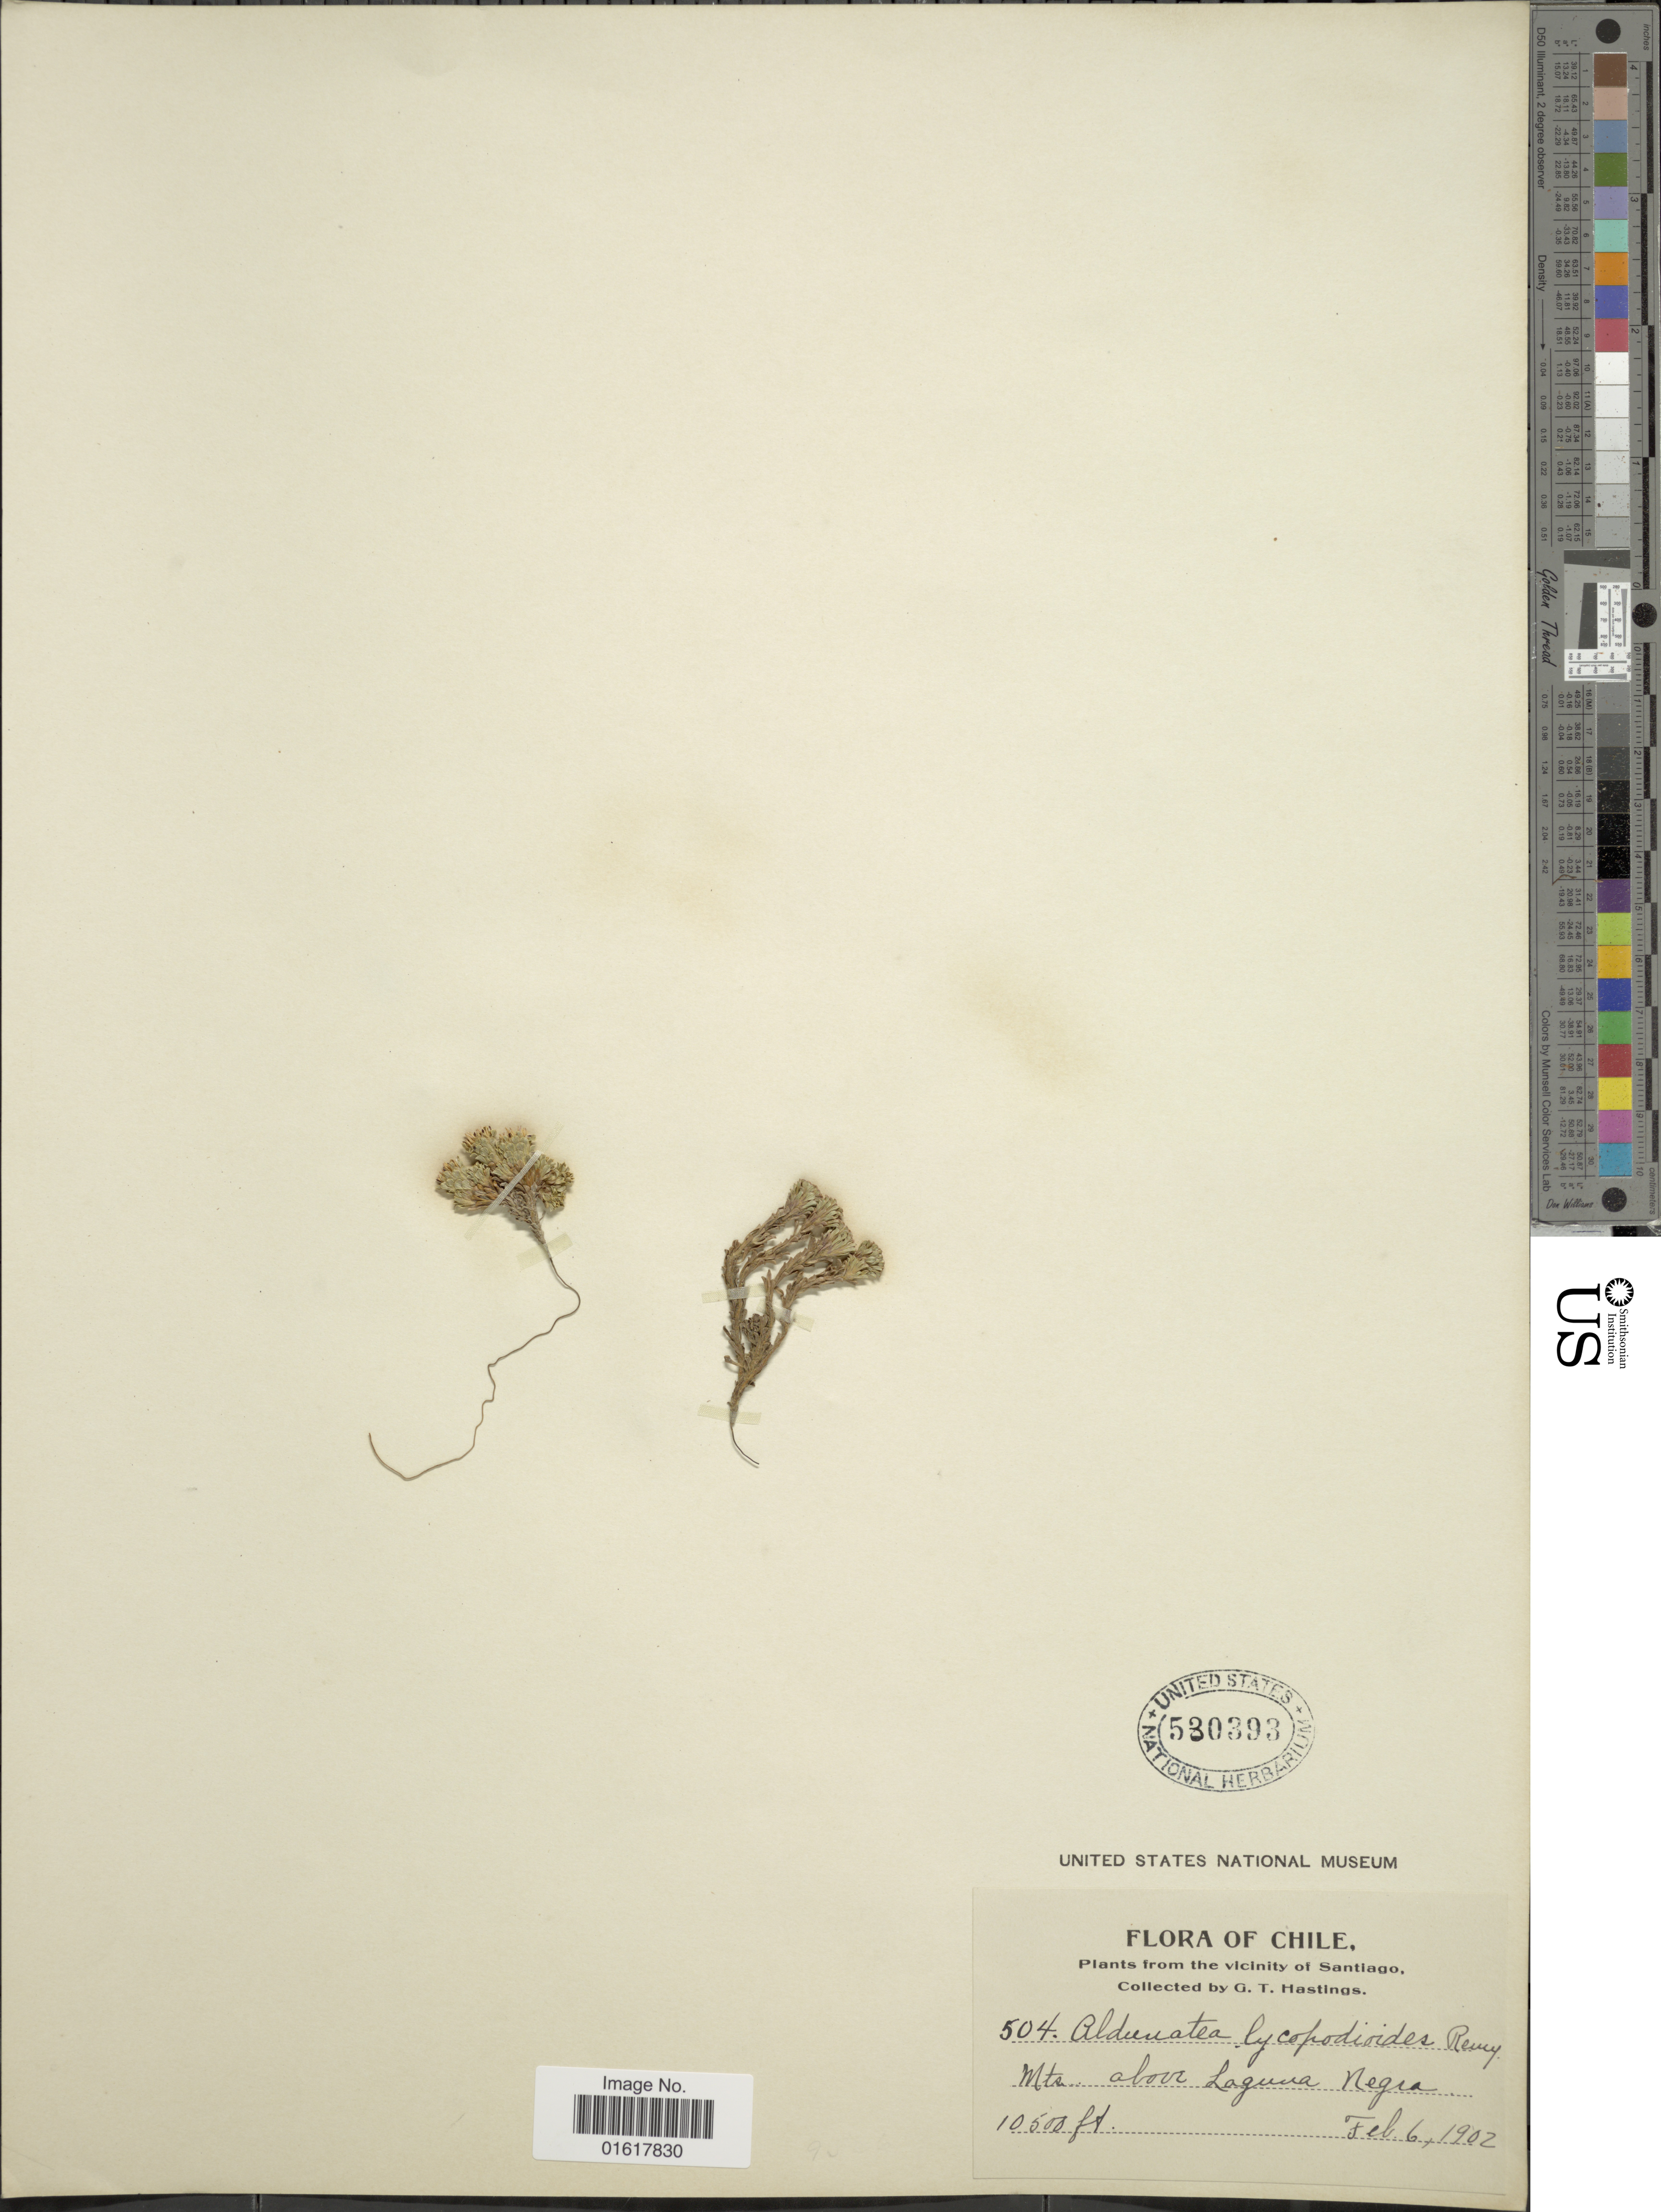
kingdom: Plantae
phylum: Tracheophyta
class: Magnoliopsida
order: Asterales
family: Asteraceae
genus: Chaetanthera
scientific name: Chaetanthera lycopodioides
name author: (J. Rémy) Cabrera ex Cabrera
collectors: G. Hastings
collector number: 504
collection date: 1902-02-06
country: Chile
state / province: Región Metropolitana (RM)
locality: Vicinity of Santiago. Mts. above Laguna Negra.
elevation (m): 3200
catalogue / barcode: US 530393